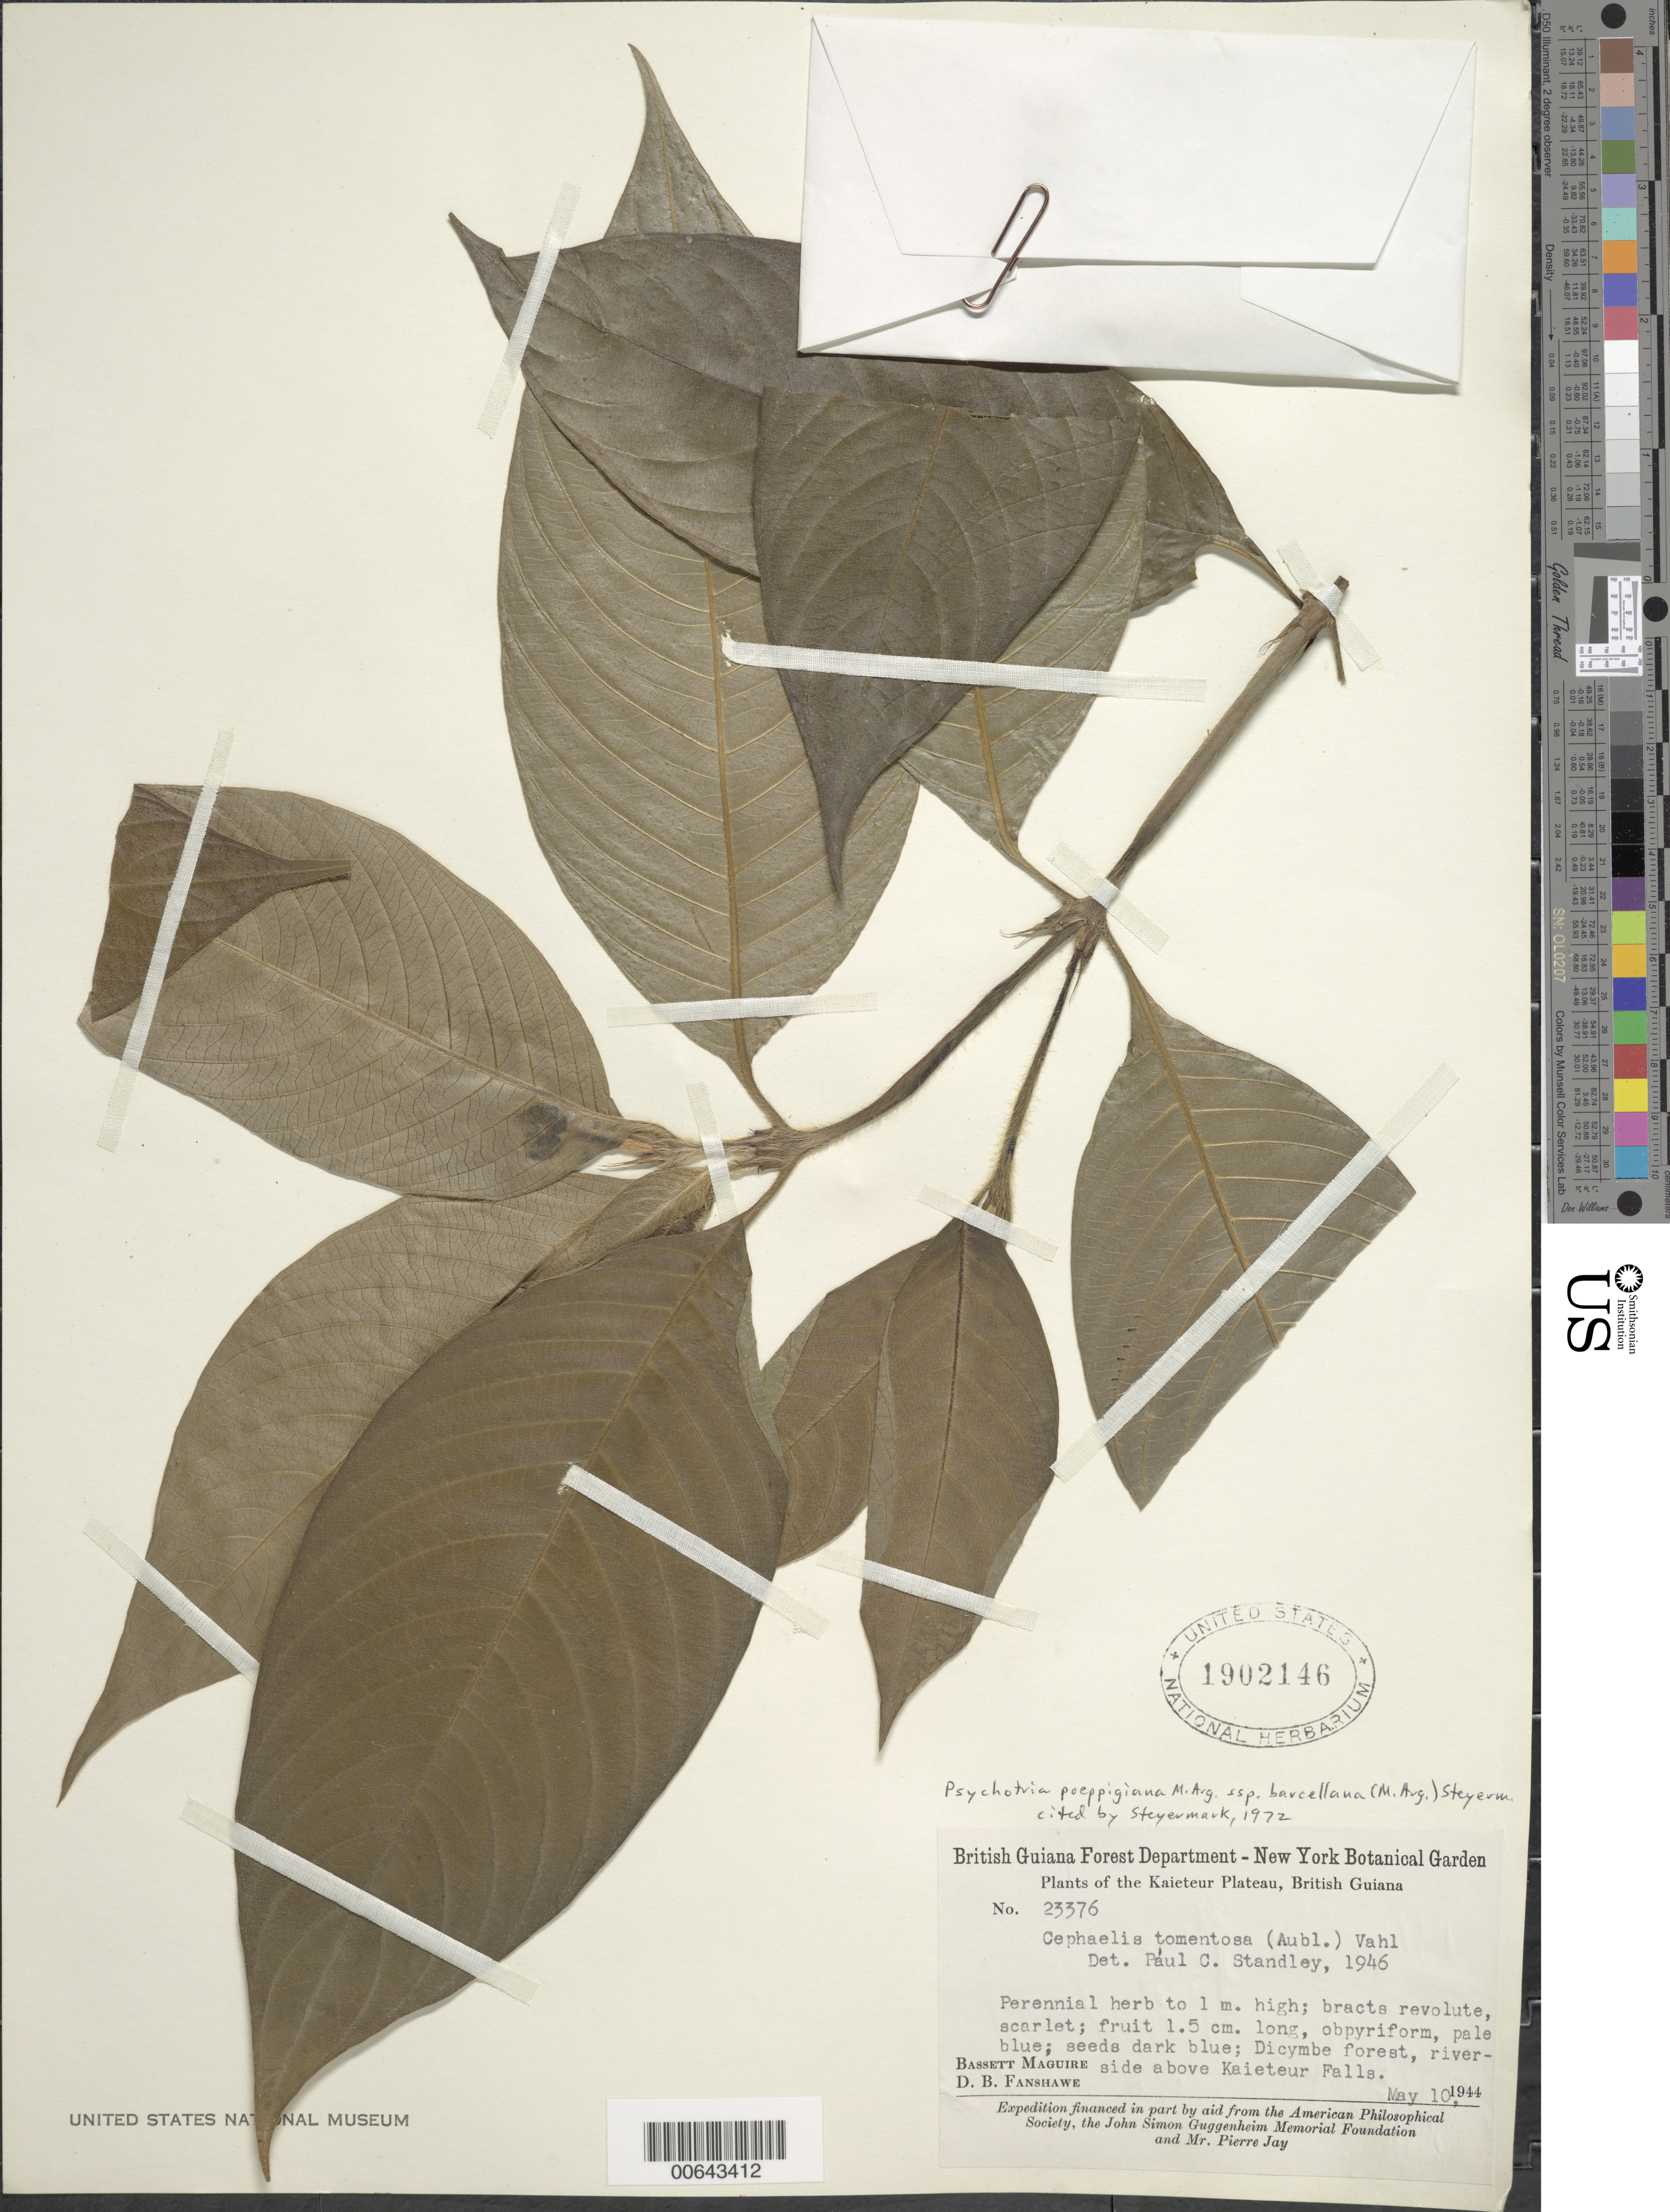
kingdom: Plantae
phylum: Tracheophyta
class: Magnoliopsida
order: Gentianales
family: Rubiaceae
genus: Palicourea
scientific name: Palicourea tomentosa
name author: (Aubl.) Borhidi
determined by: Kirkbride, J. H., Jr.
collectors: B. Maguire & D. B. Fanshawe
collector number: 23376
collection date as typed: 10-May-44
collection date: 1944-05-10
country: Guyana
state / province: Potaro-Siparuni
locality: Kaieteur Plateau, above Kaietuk, along Potaro River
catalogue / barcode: US 1902146